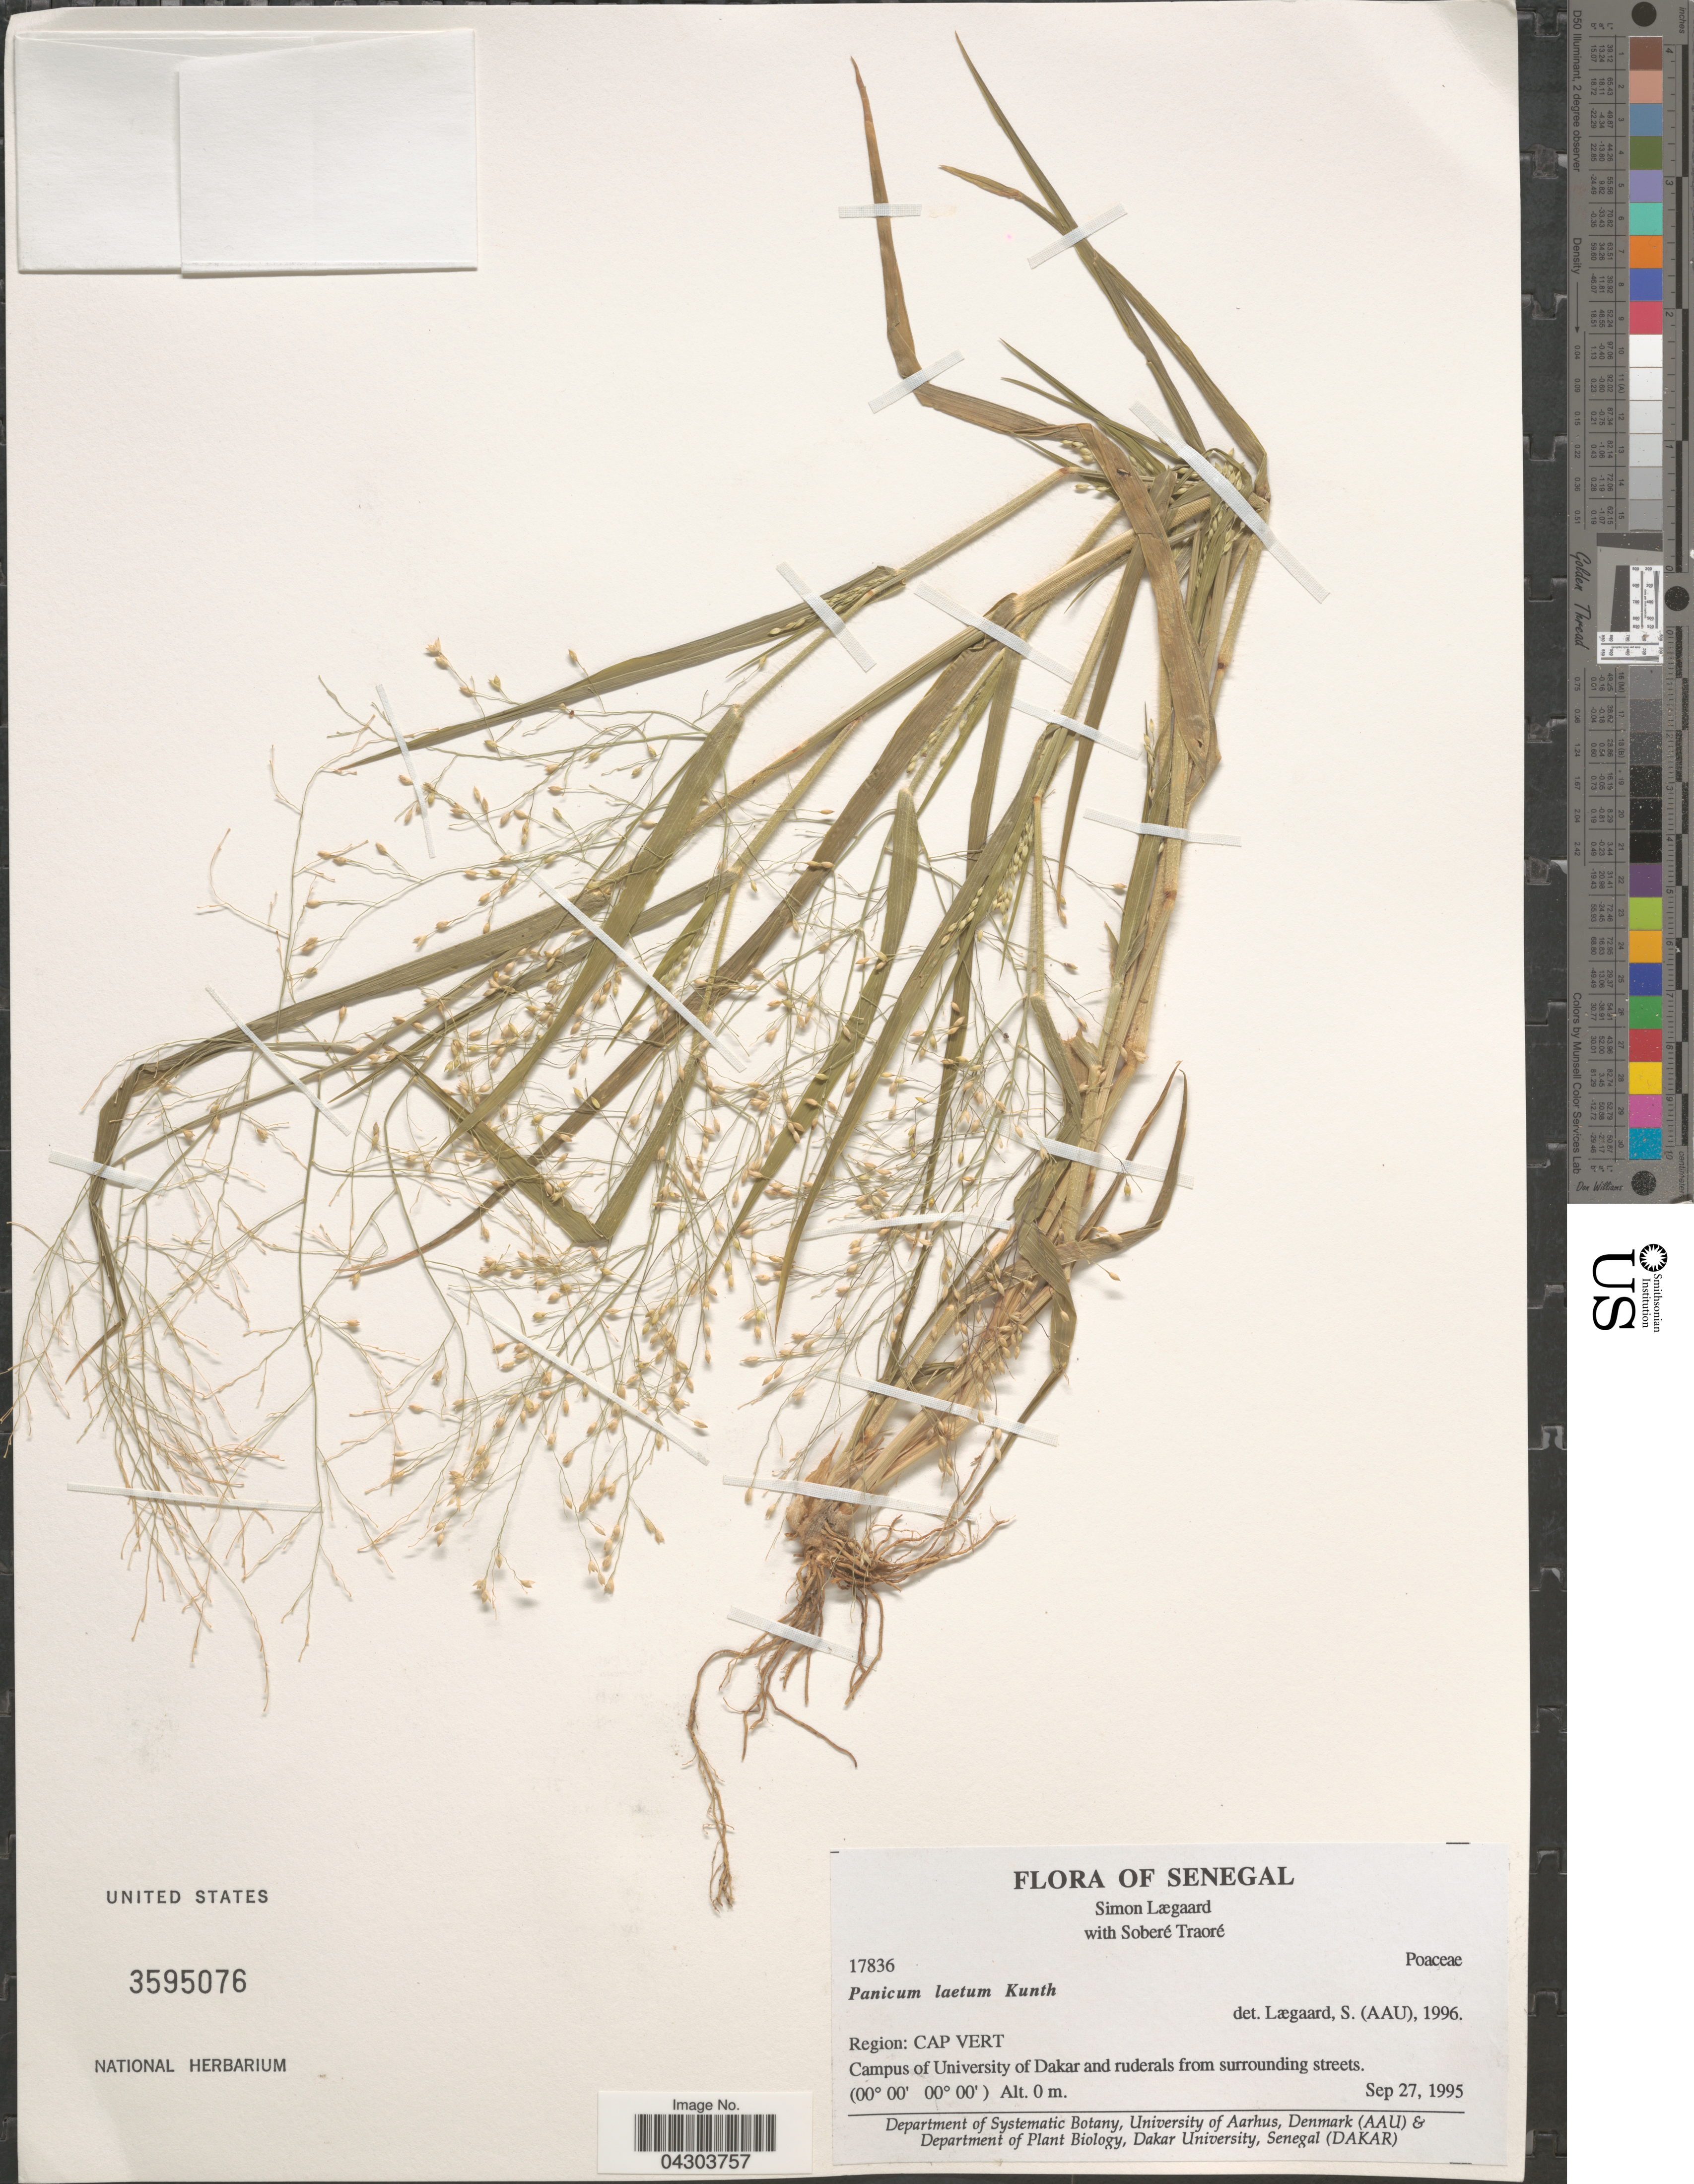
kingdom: Plantae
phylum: Tracheophyta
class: Liliopsida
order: Poales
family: Poaceae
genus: Panicum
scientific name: Panicum laetum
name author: Kunth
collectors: S. Lægaard & S. Traore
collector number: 17836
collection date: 1995-09-27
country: Senegal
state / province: Dakar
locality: Region: Cap Vert. Campus of University of Dakar and ruderals from surrounding streets.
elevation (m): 0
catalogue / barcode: US 3595076